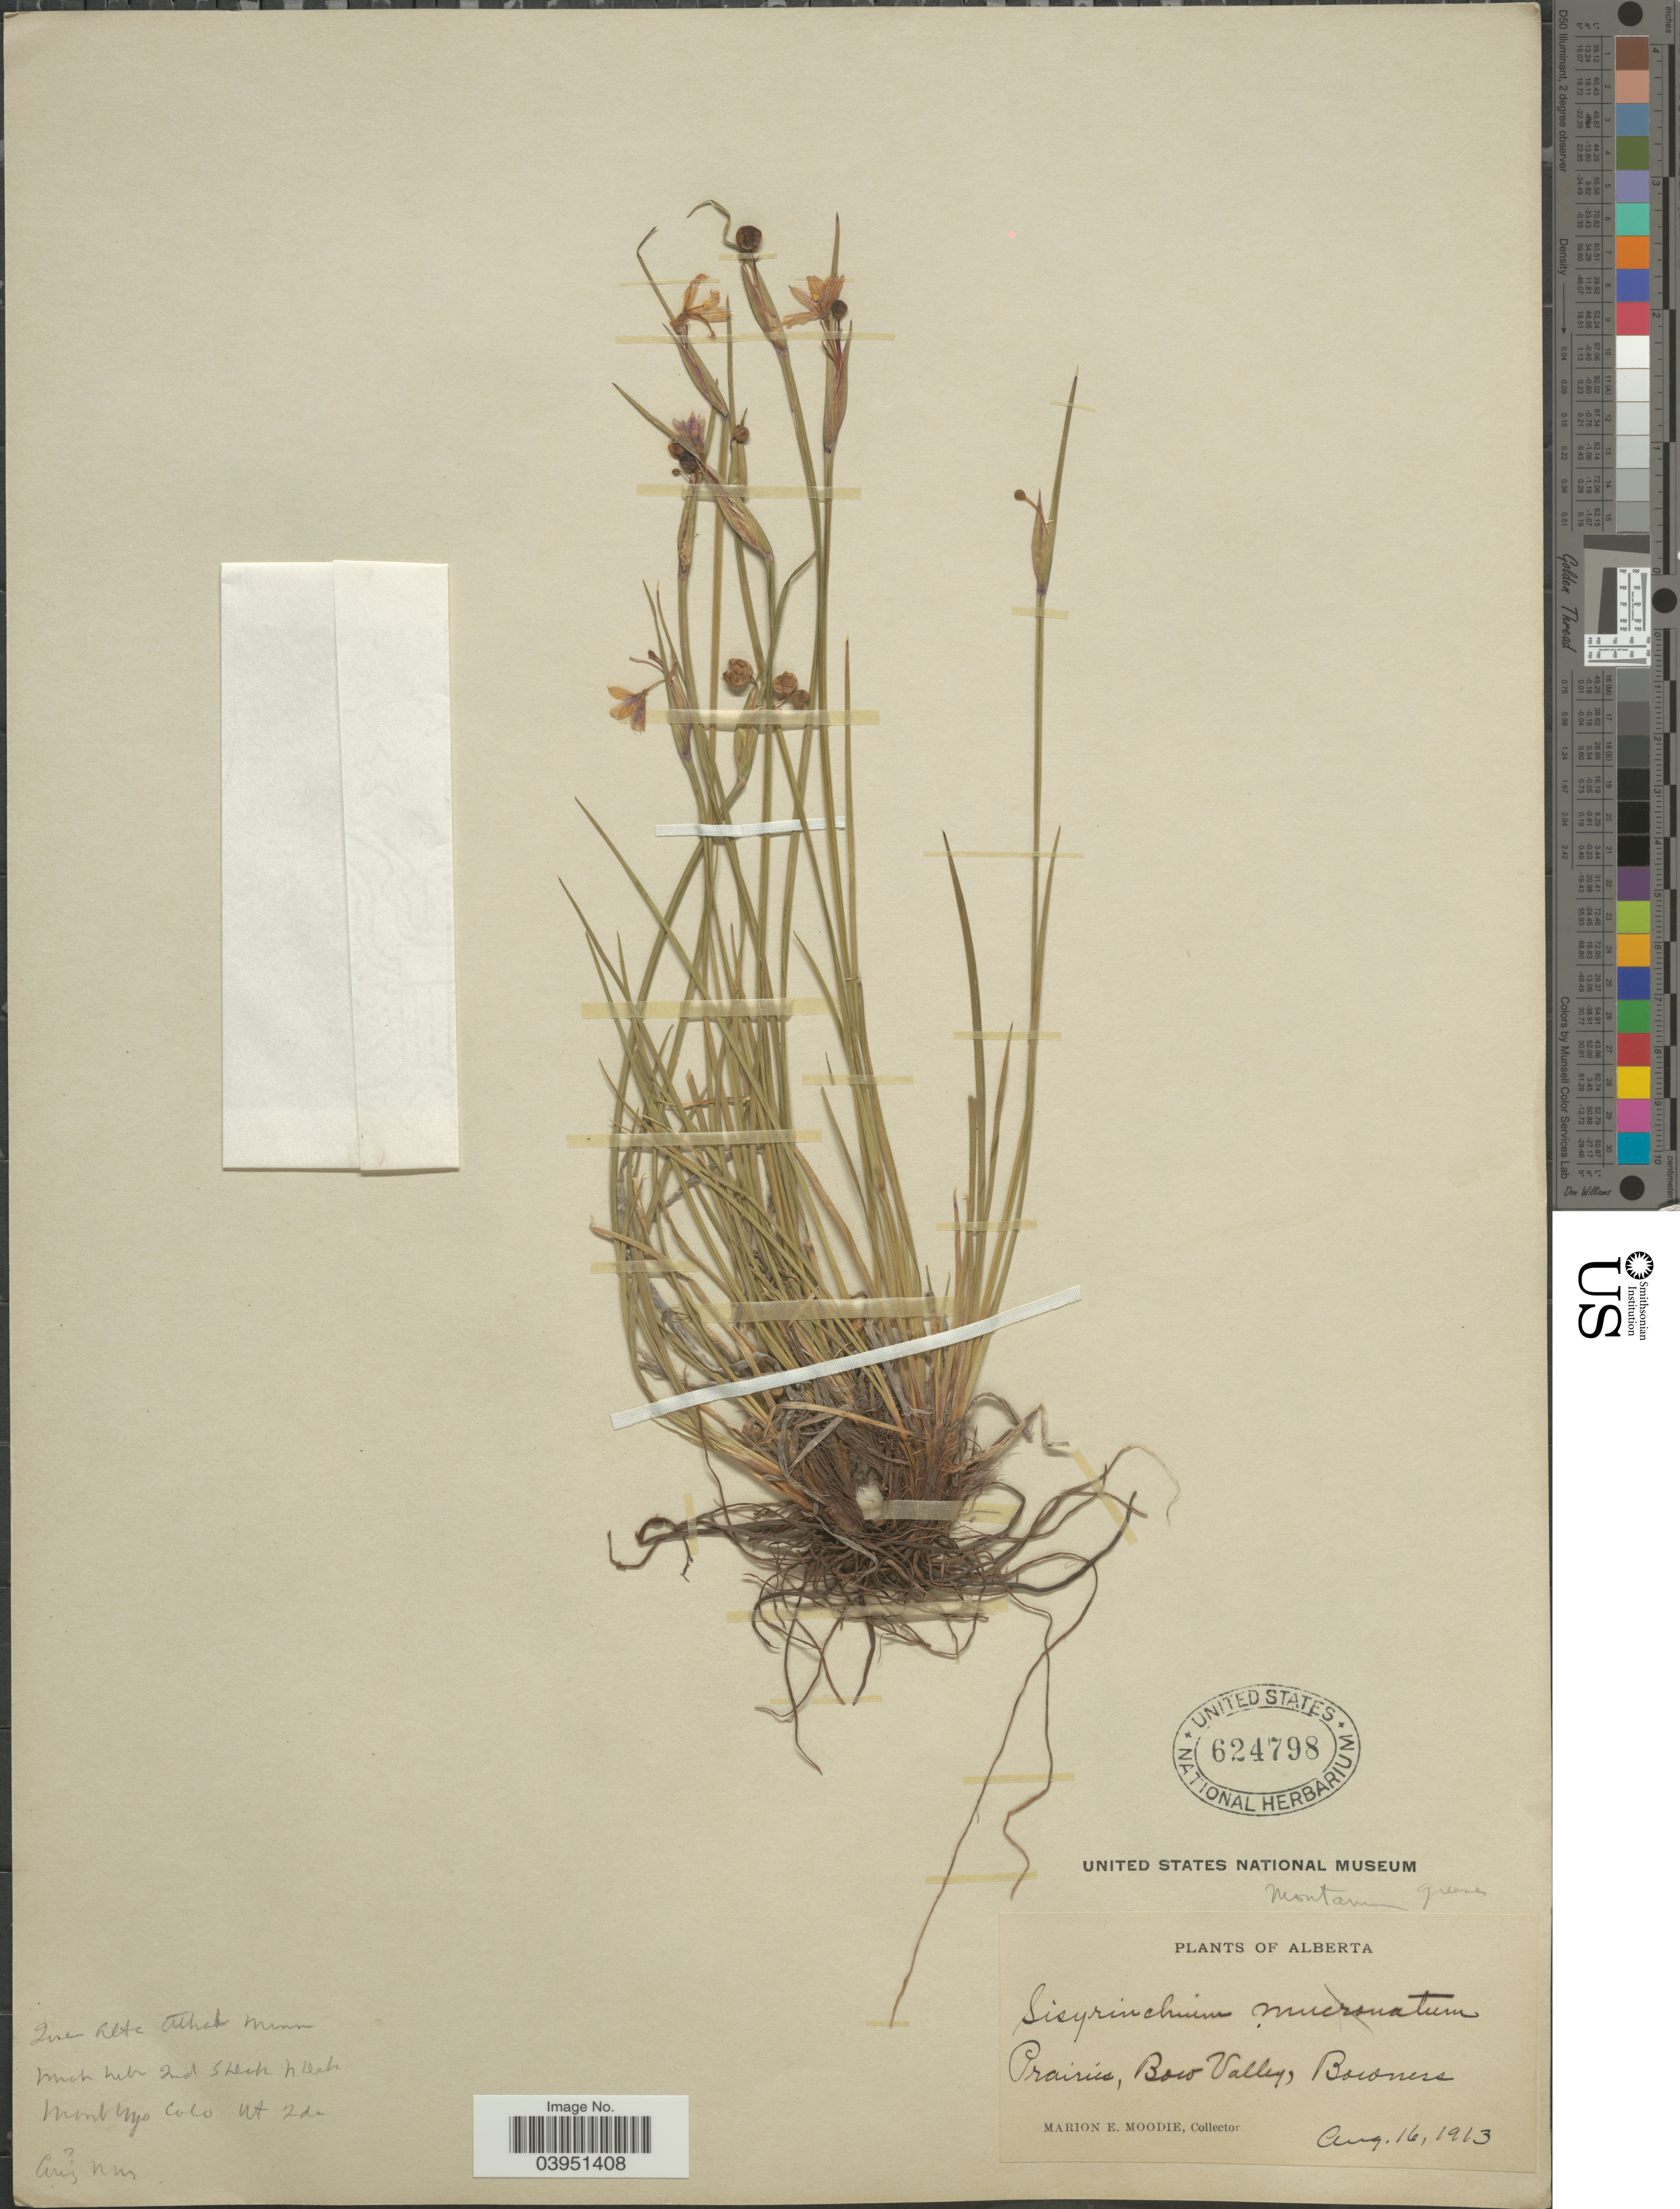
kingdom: Plantae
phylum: Tracheophyta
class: Liliopsida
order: Asparagales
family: Iridaceae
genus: Sisyrinchium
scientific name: Sisyrinchium montanum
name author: Greene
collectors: M. E. Moodie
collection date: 1913-08-16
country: Canada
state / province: Alberta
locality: Bow Valley, Bowness.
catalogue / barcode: US 624798